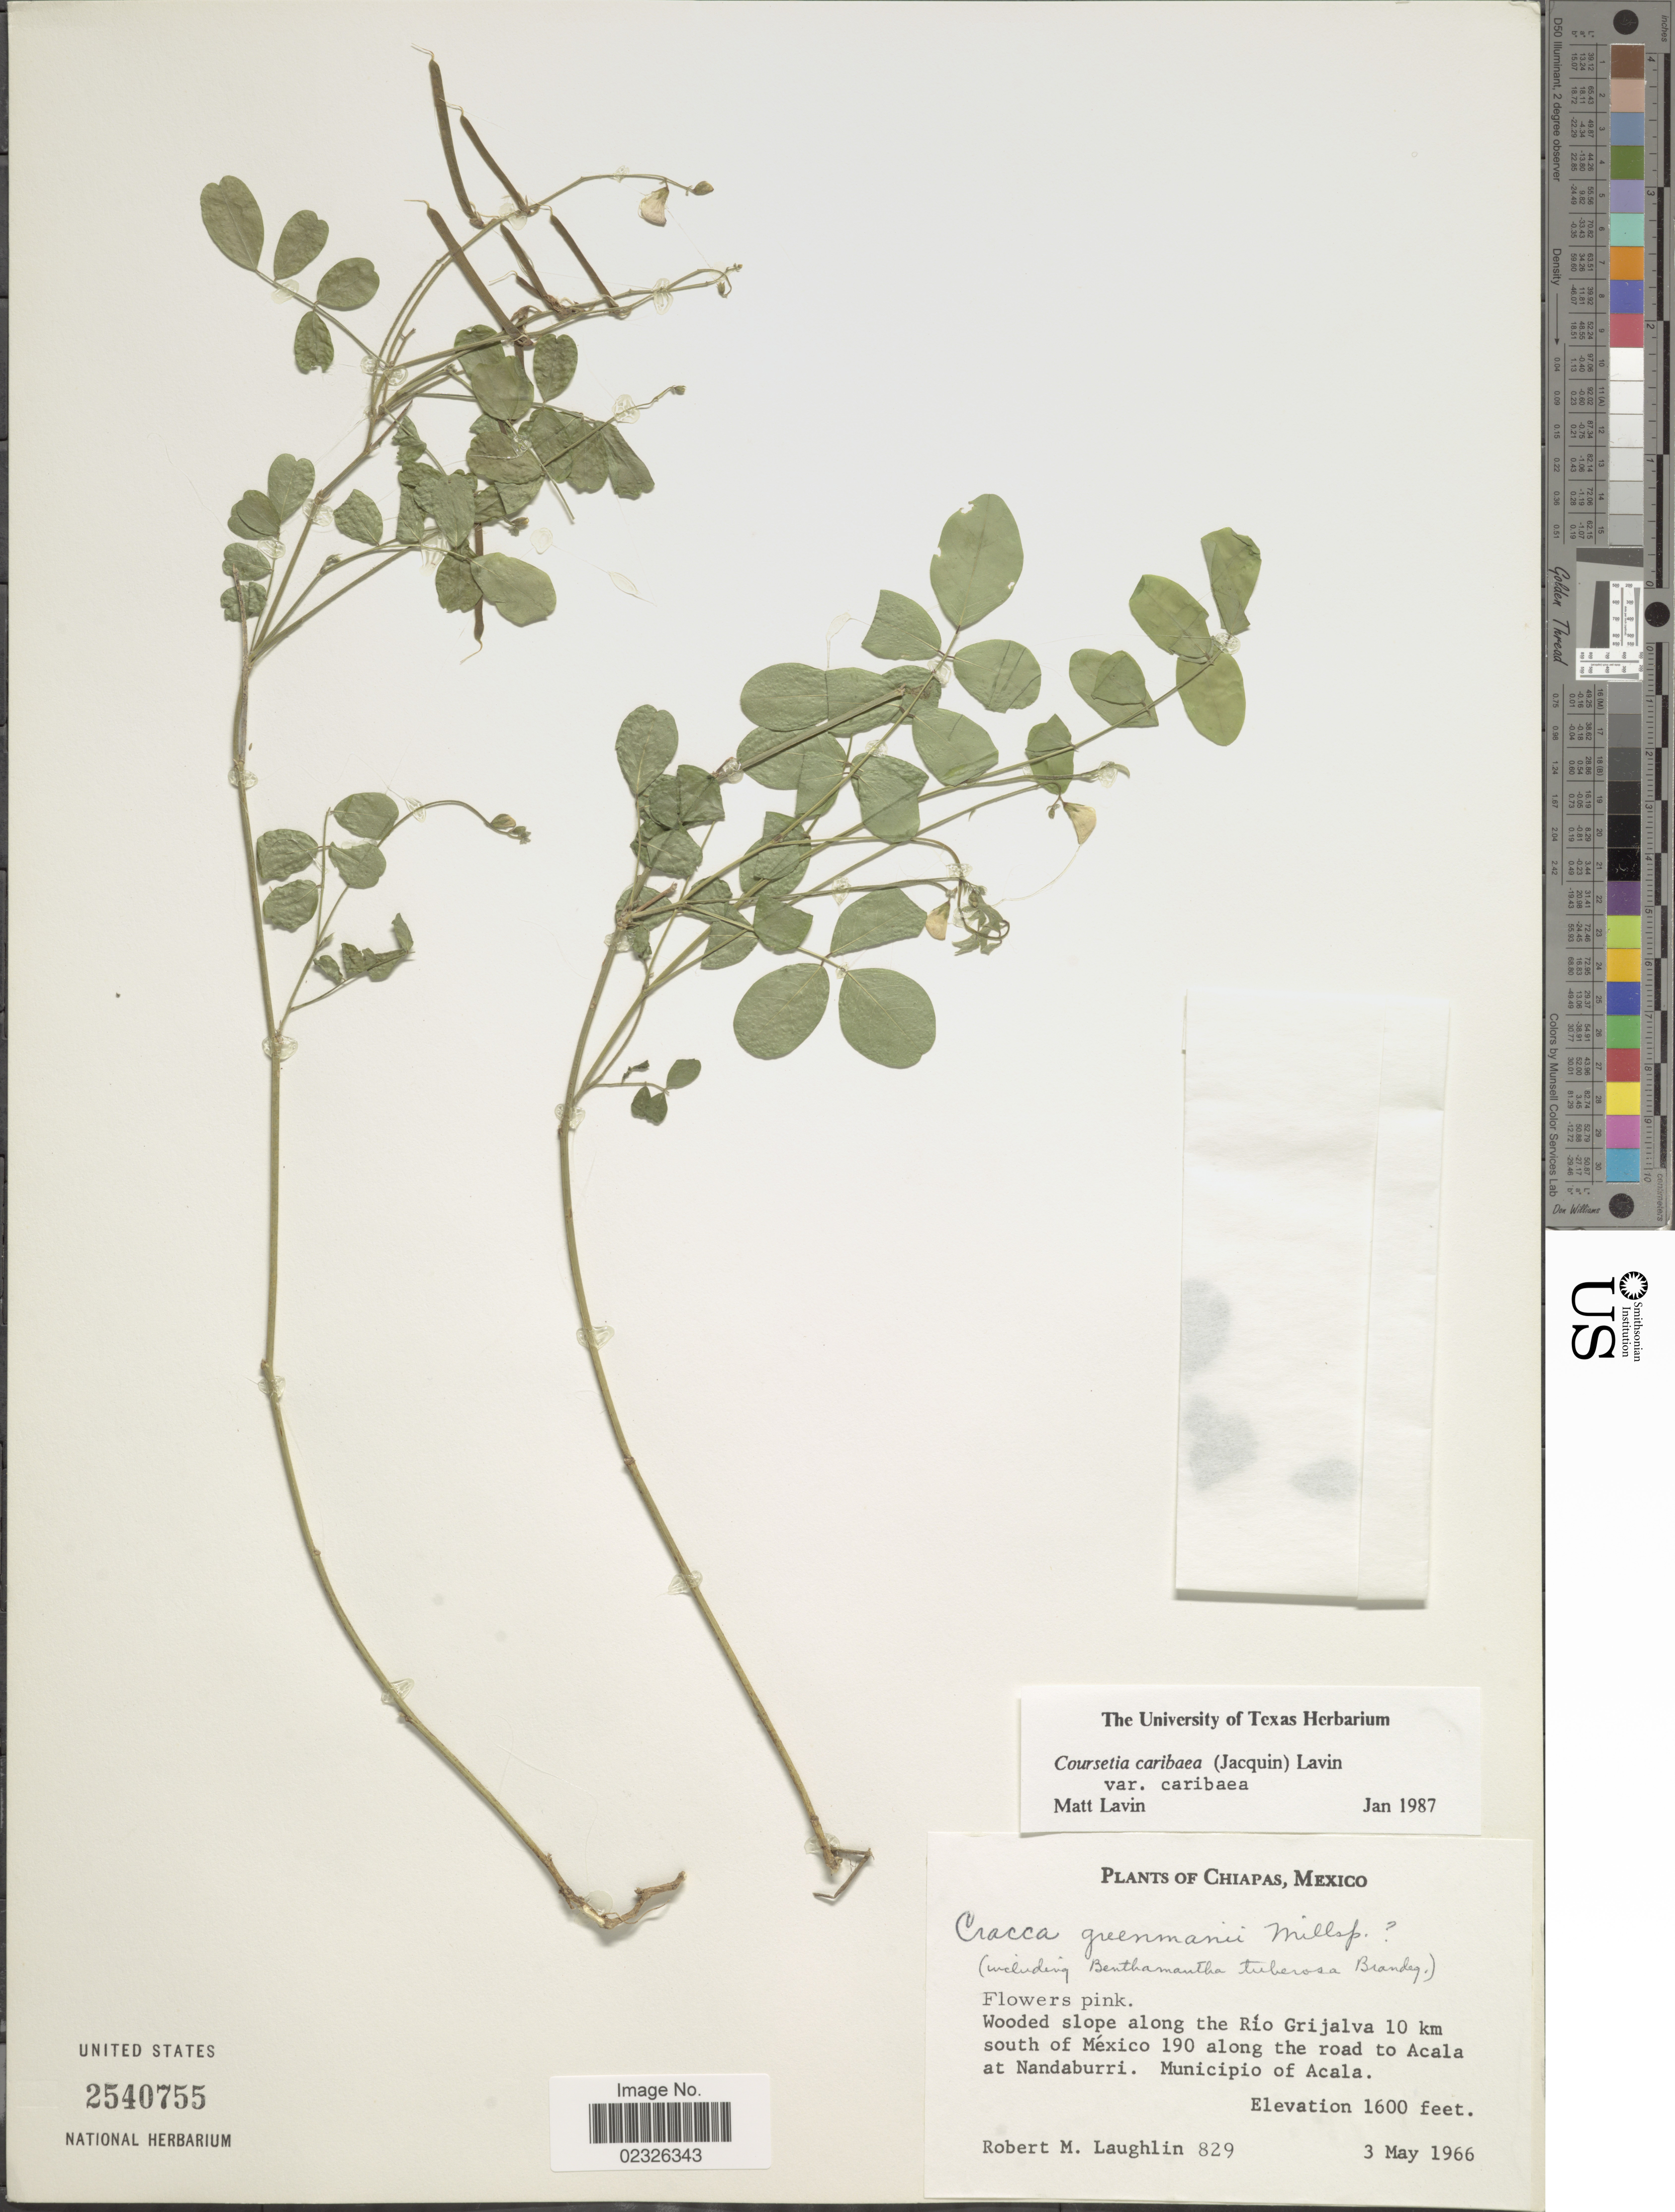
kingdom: Plantae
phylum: Tracheophyta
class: Magnoliopsida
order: Fabales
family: Fabaceae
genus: Coursetia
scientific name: Coursetia caribaea var. caribaea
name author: (Jacq.) Lavin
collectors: R. M. Laughlin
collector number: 829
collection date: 1966-05-03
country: Mexico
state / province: Chiapas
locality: Wooded slope along the Rio Grijalva 10 km south of Mexico 190 along the road to Acala at Nandaburri. Municipio of Acala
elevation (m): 488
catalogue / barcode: US 2540755